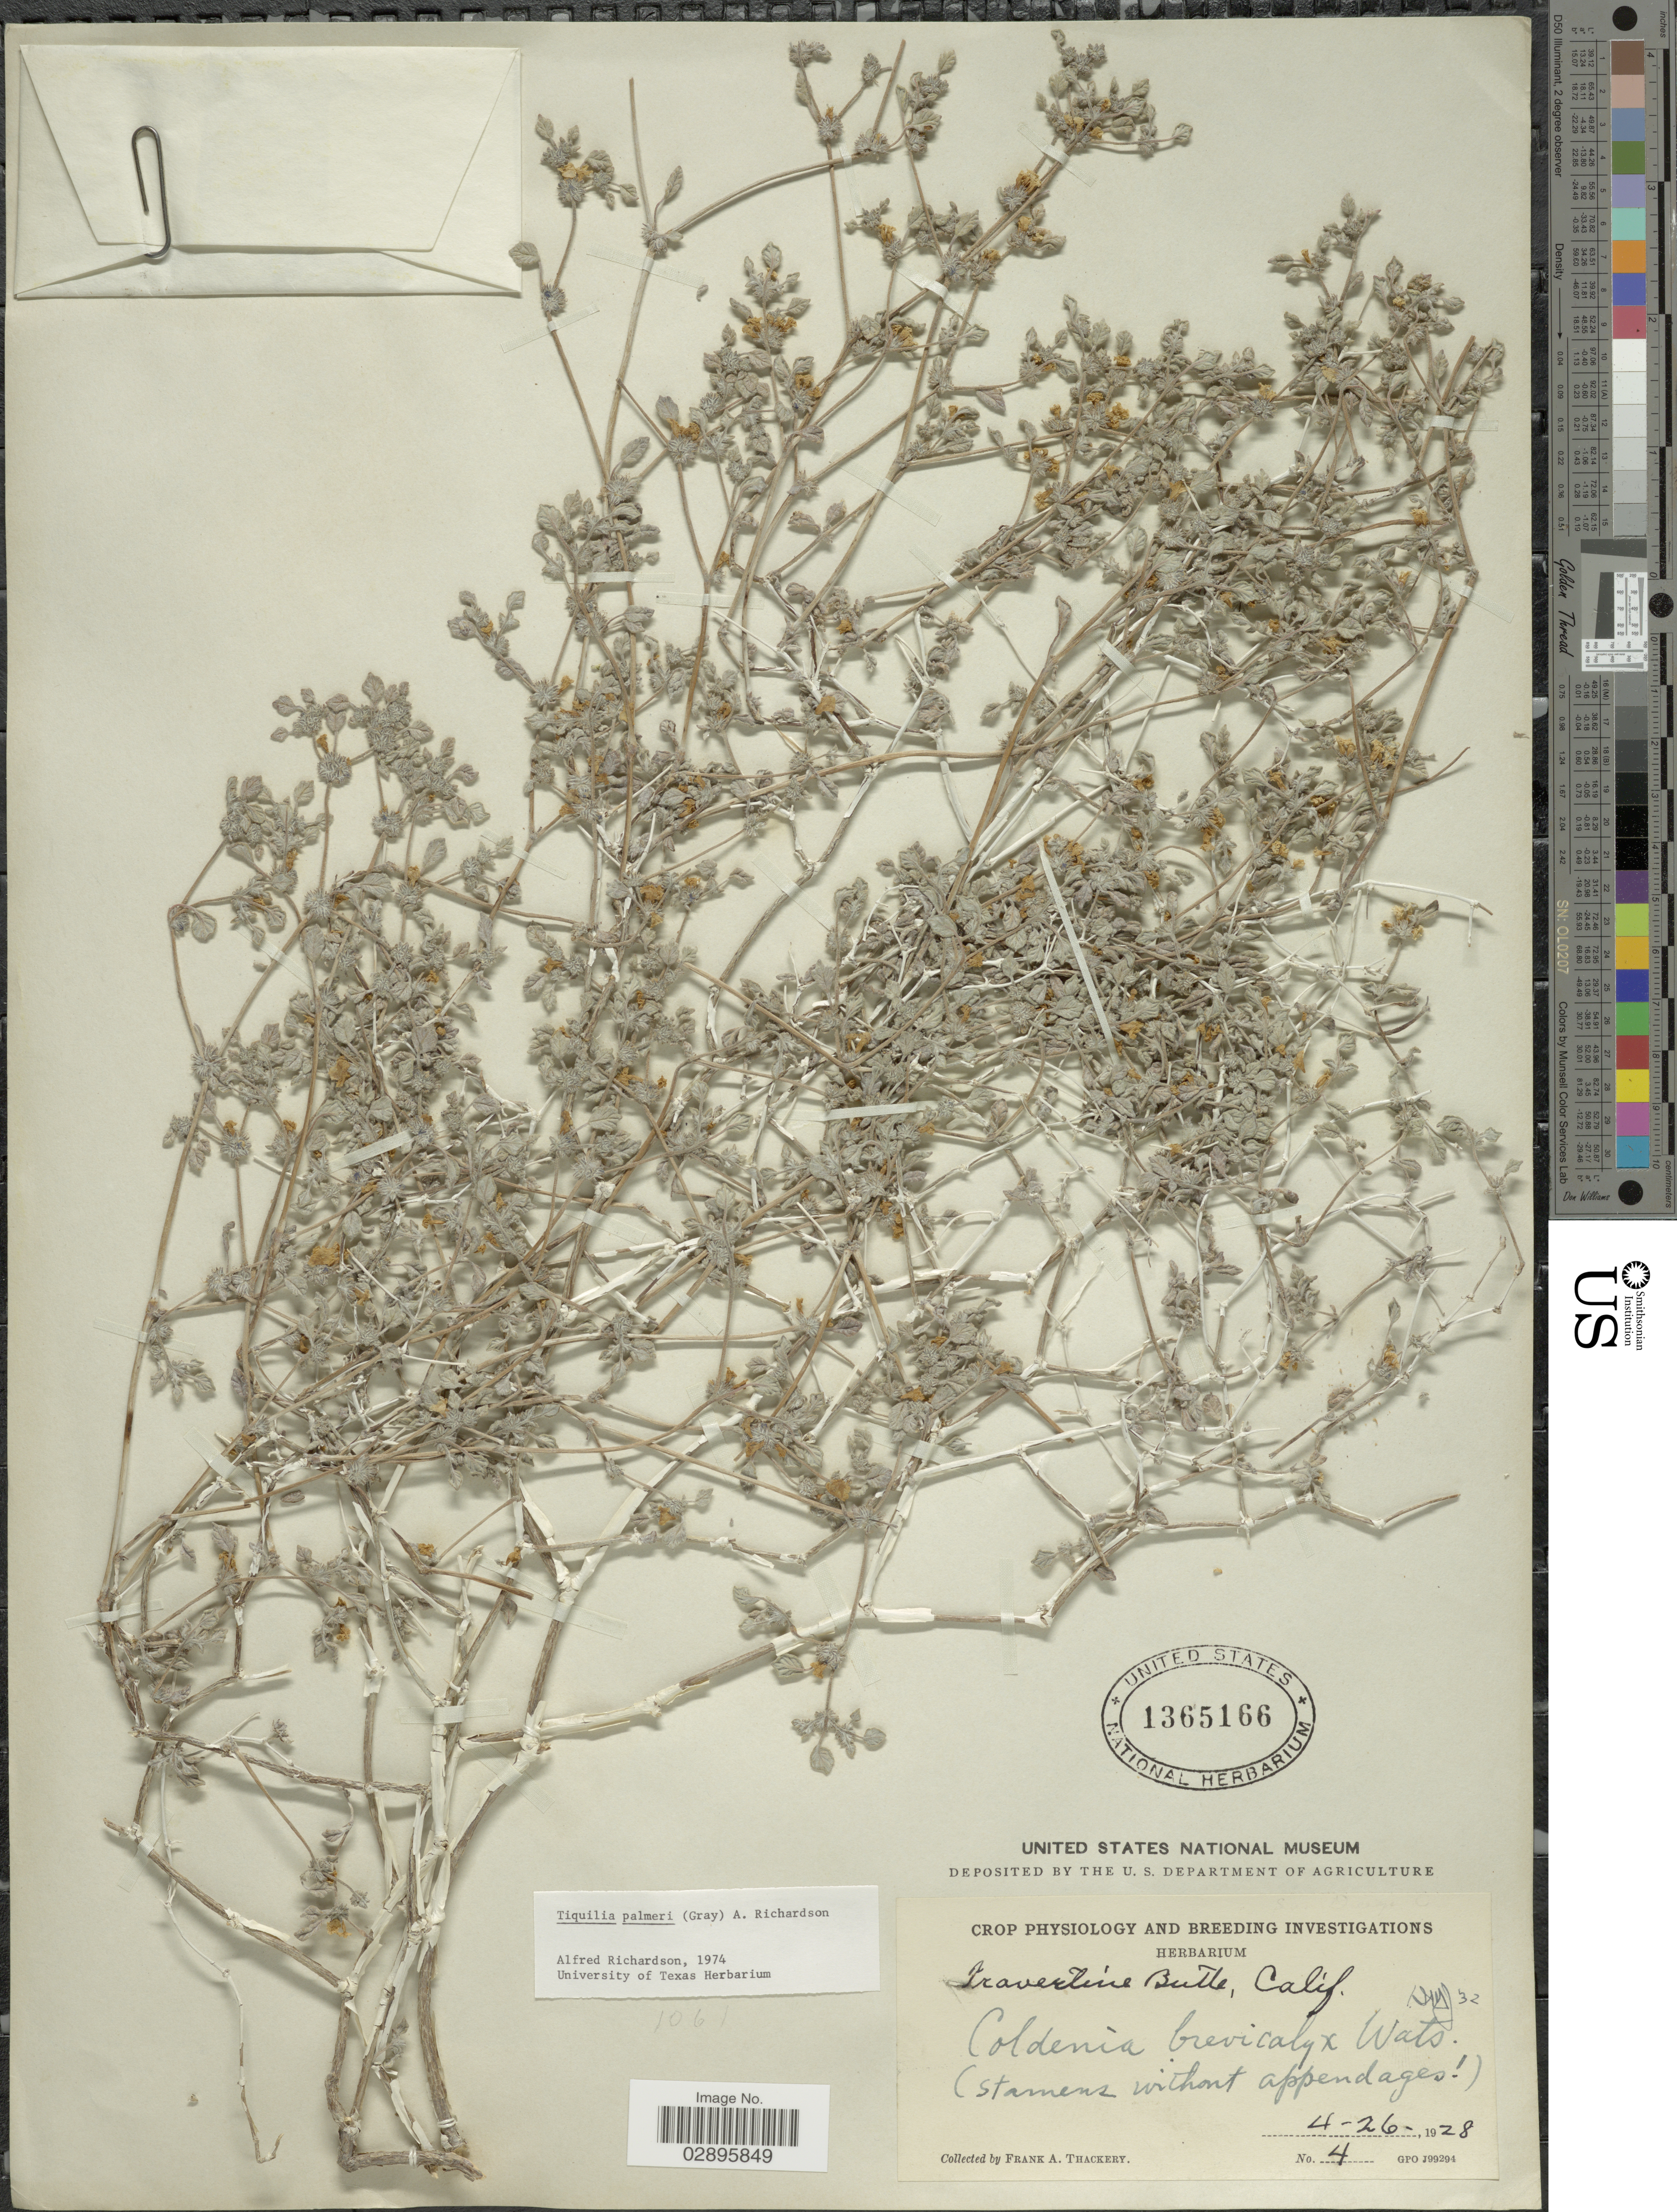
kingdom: Plantae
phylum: Tracheophyta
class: Magnoliopsida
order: Boraginales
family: Ehretiaceae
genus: Tiquilia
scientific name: Tiquilia palmeri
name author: (A. Gray) A.T. Richardson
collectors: F. Thackery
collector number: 4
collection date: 1928-04-26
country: United States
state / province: California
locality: Traverline Butte.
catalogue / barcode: US 1365166